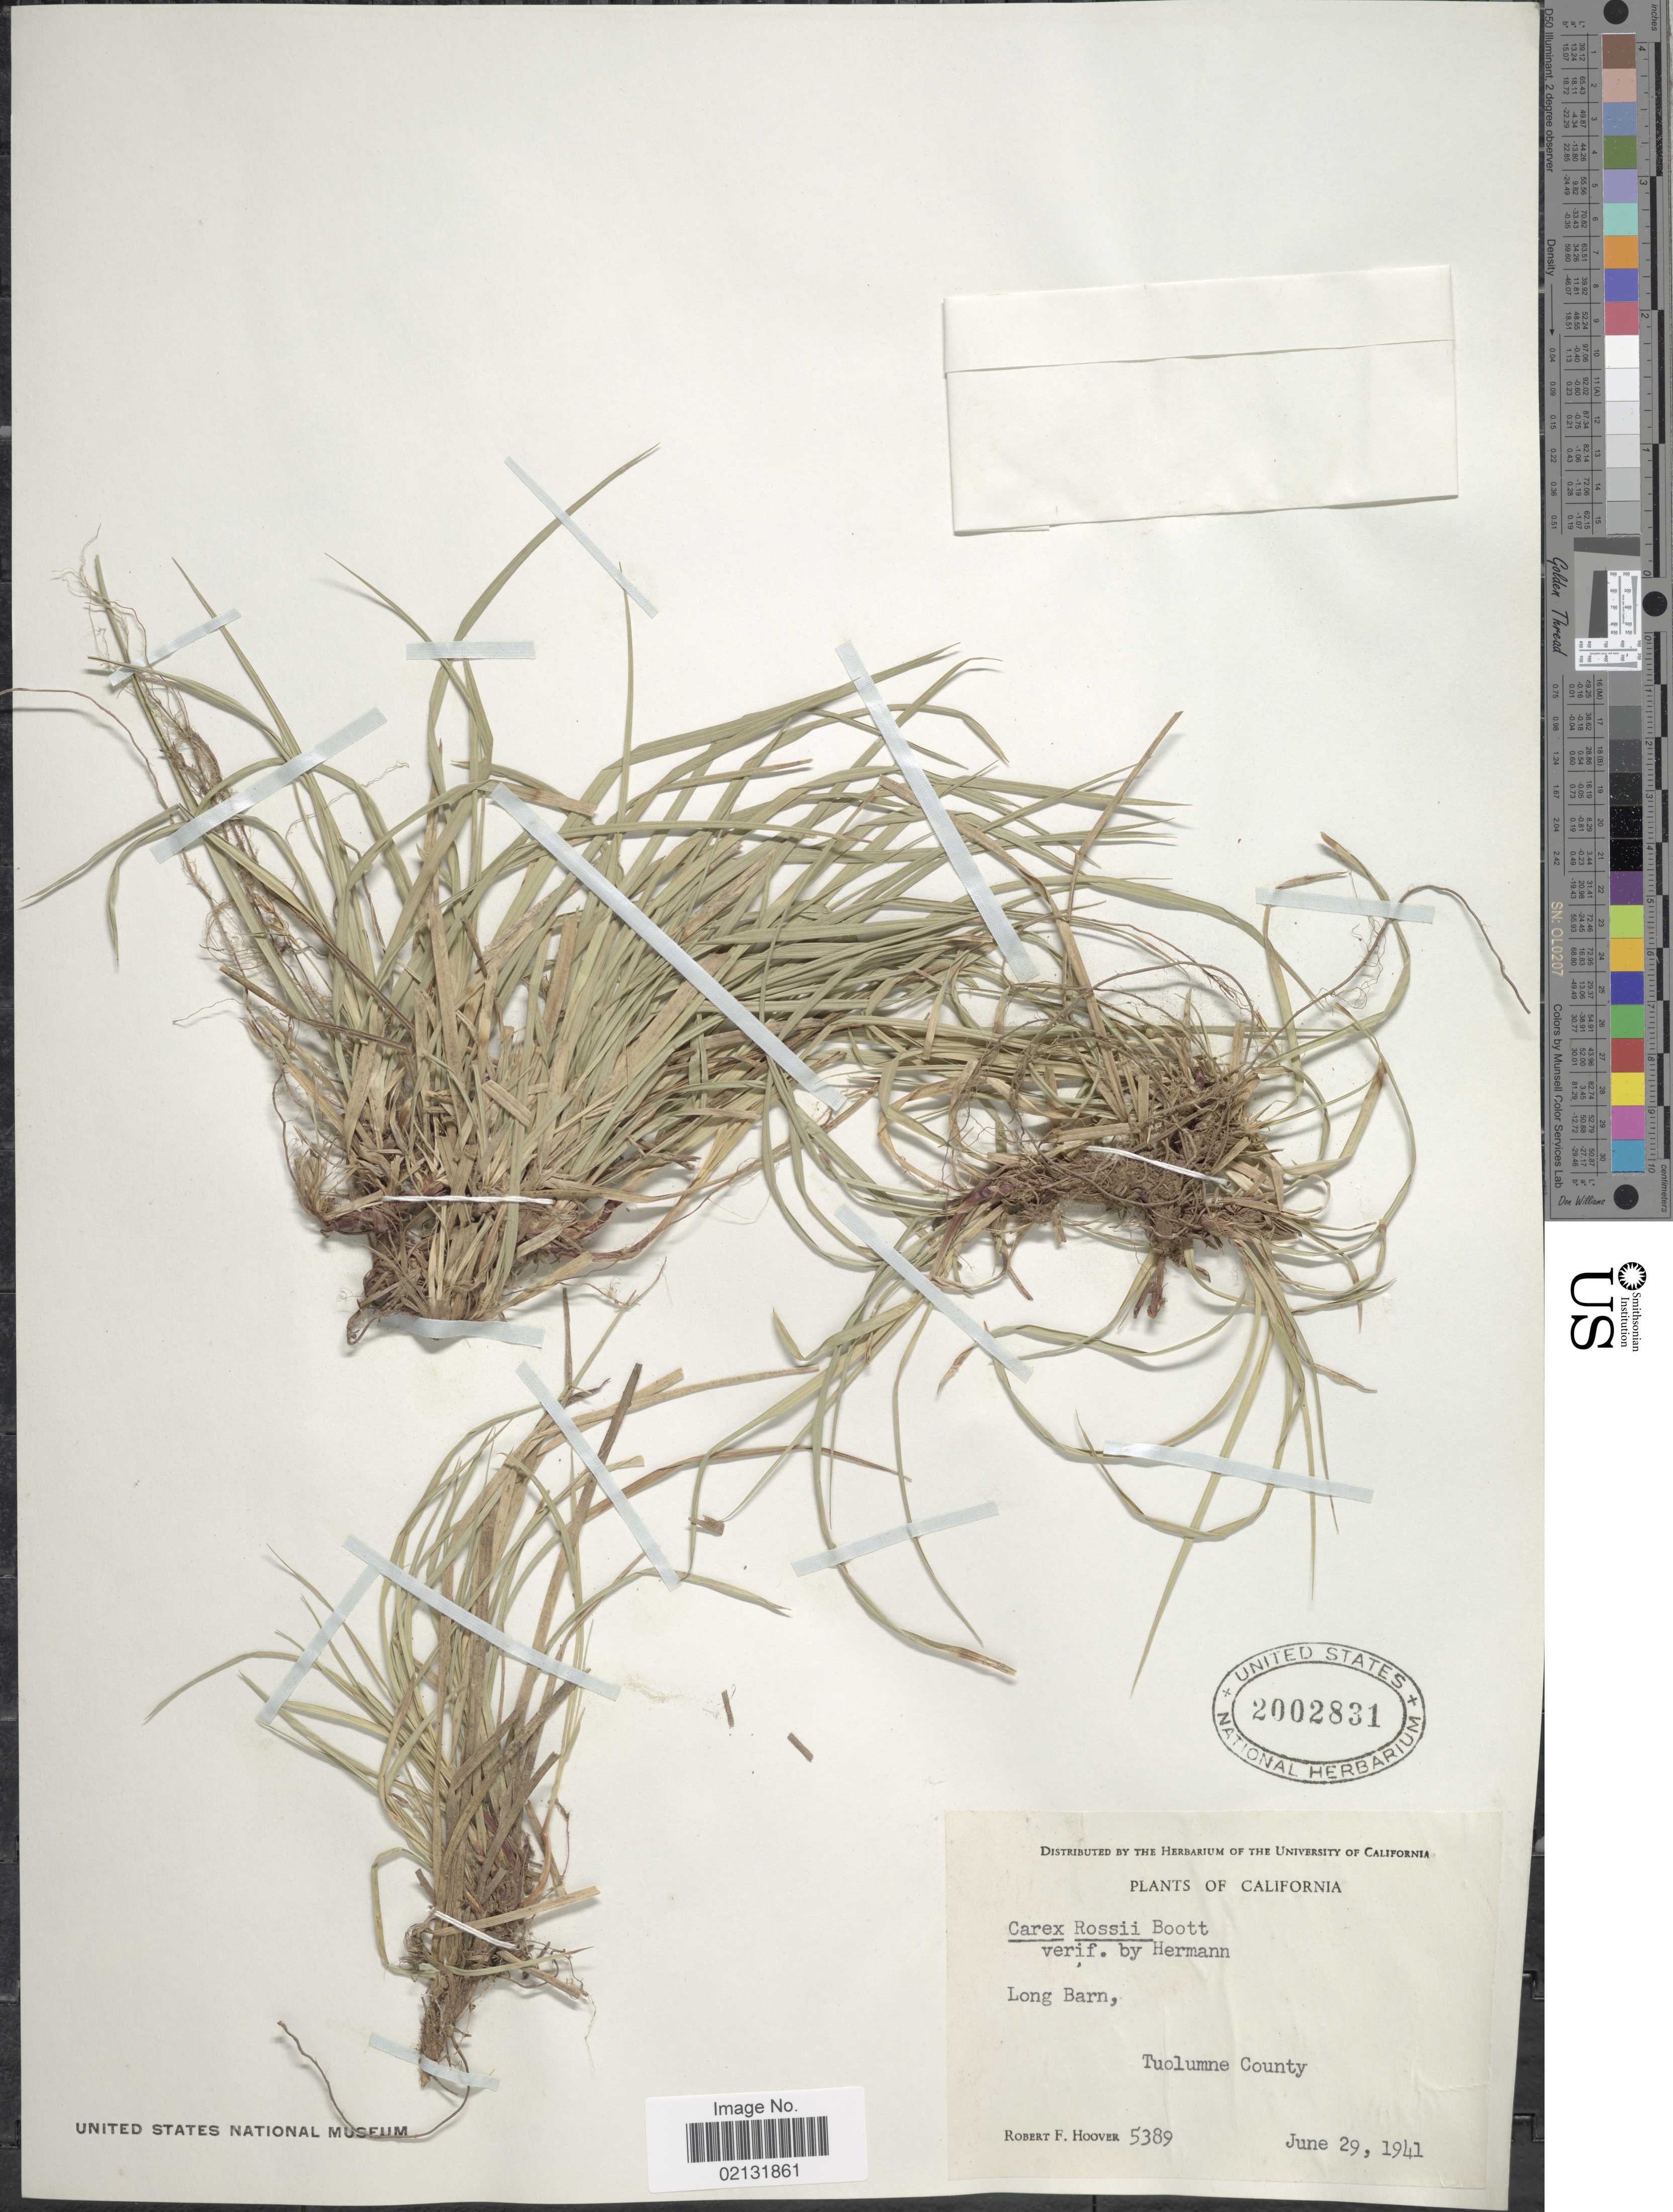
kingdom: Plantae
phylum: Tracheophyta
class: Liliopsida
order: Poales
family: Cyperaceae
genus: Carex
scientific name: Carex rossii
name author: Boott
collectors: R. F. Hoover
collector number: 5389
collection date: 1941-06-29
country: United States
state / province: California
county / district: Tuolumne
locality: Long Barn, Tuolumne County. California.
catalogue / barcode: US 2002831